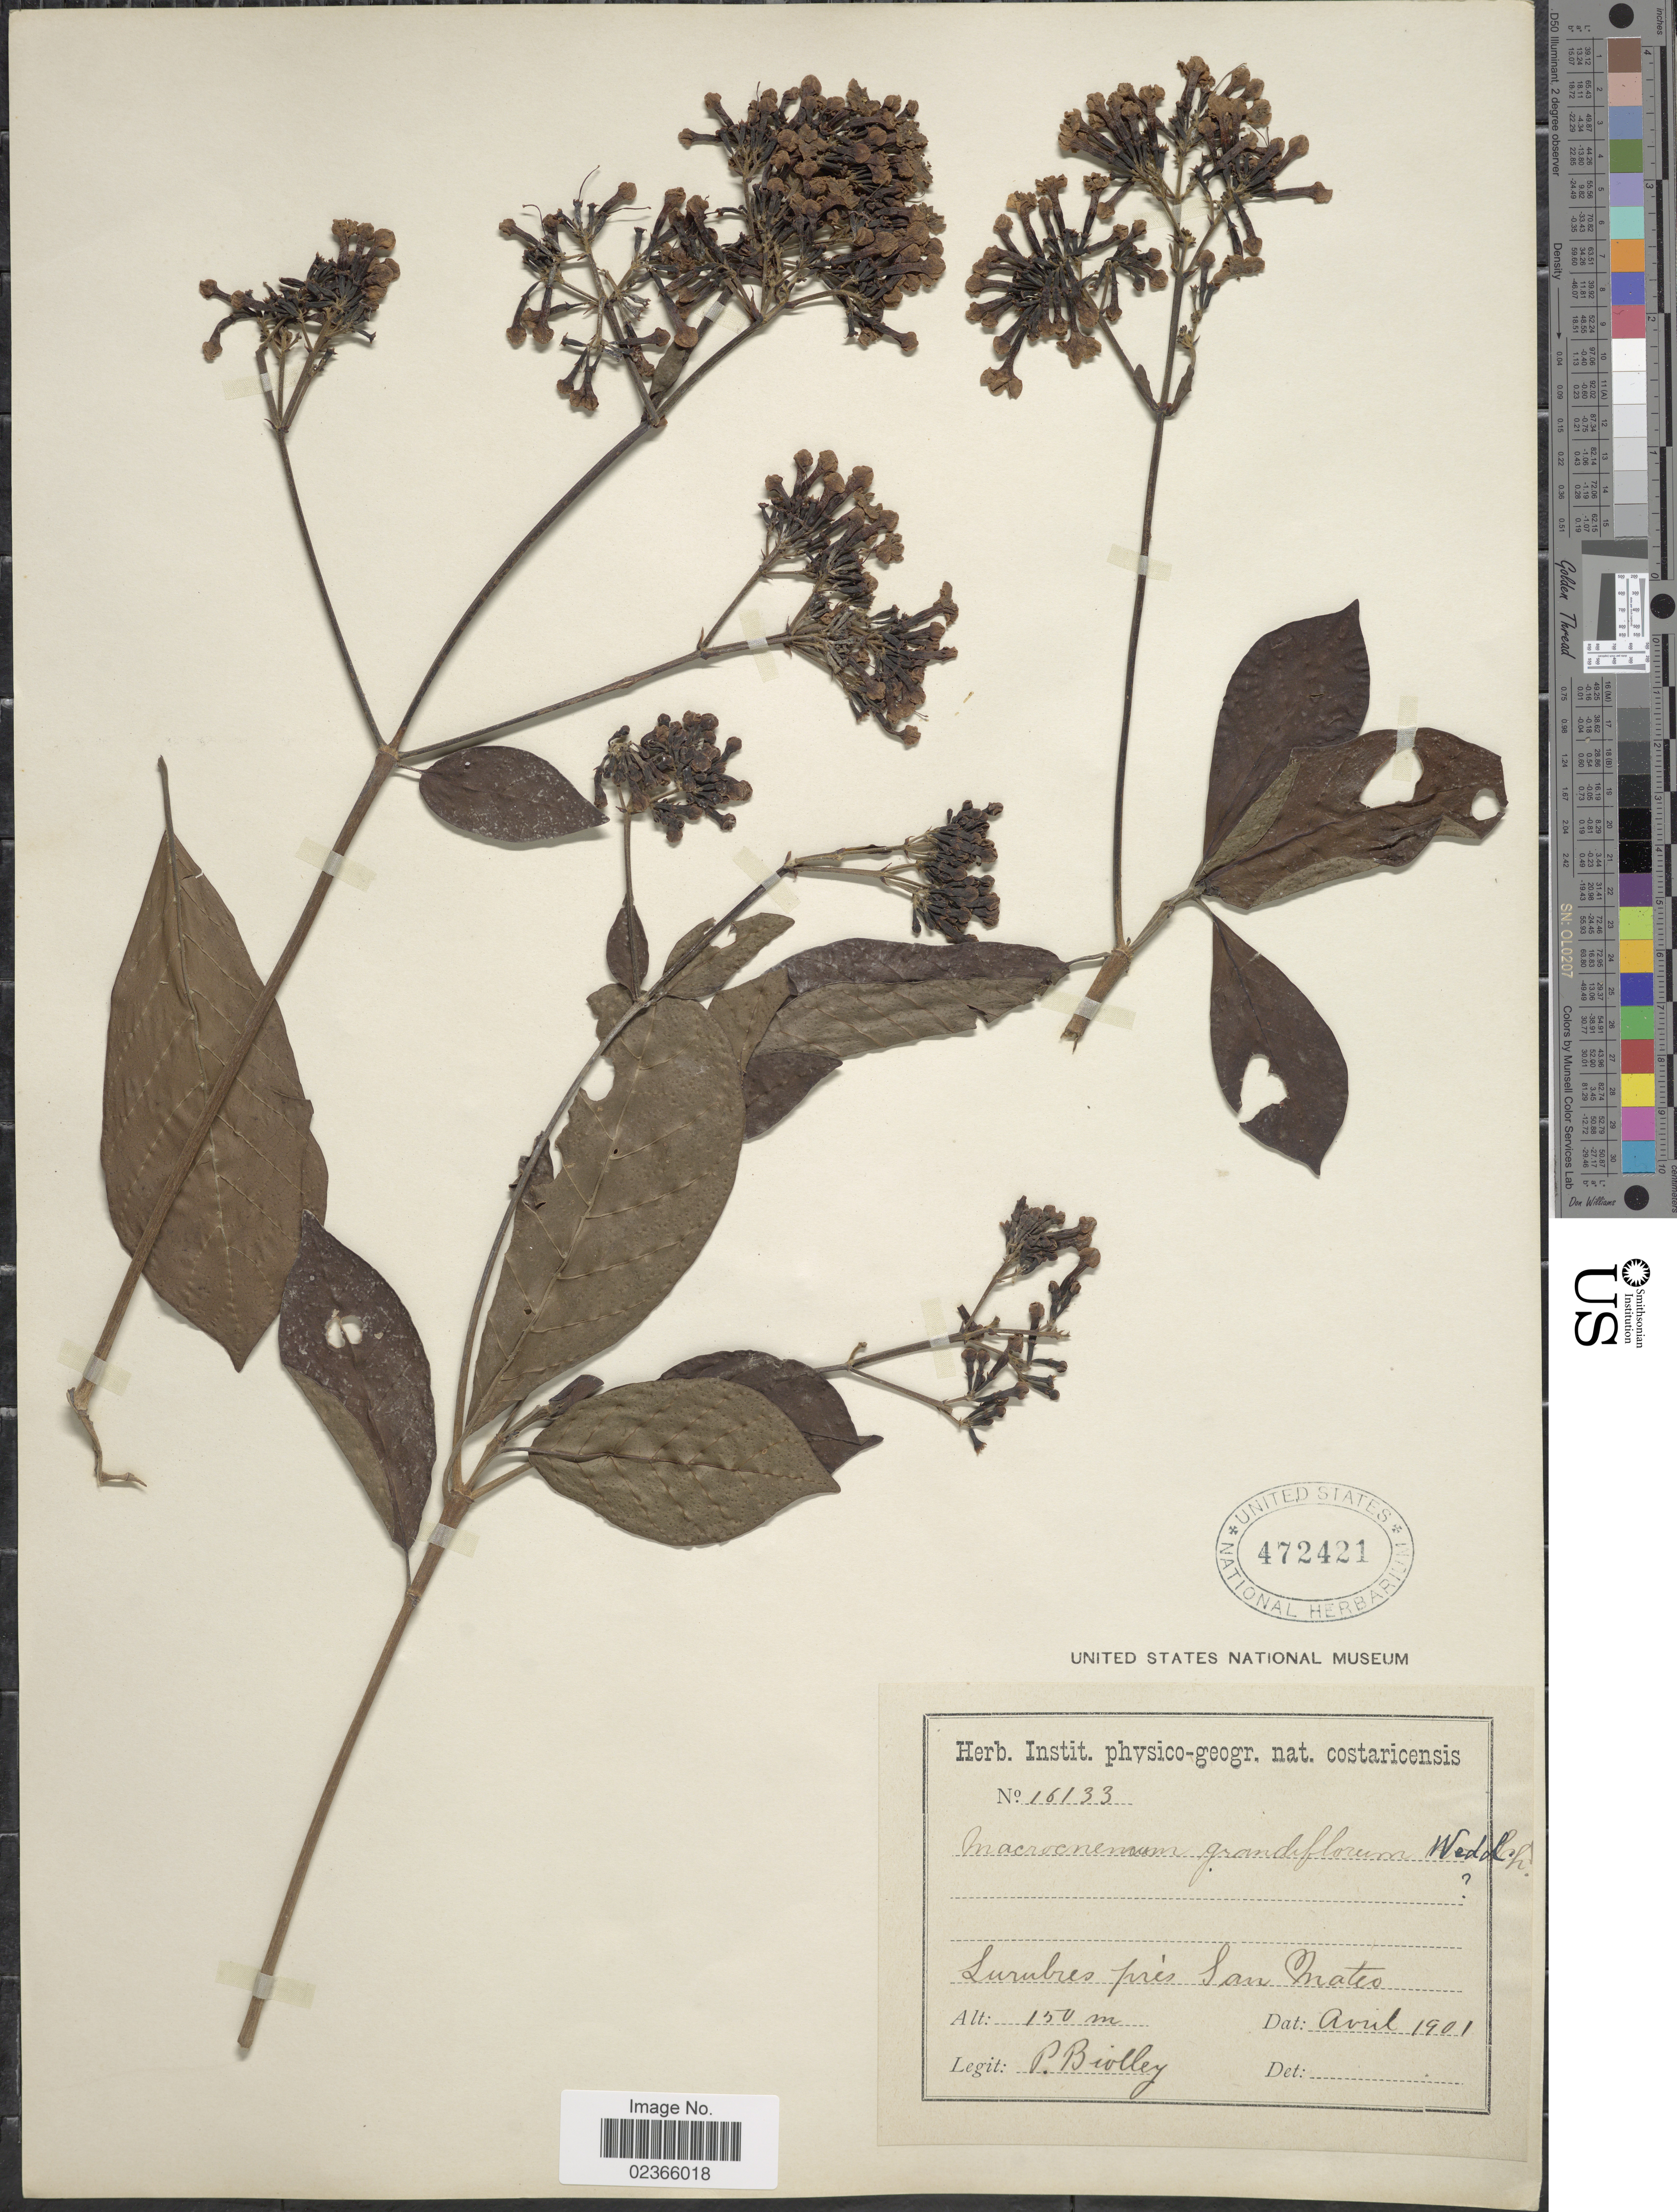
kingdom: Plantae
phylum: Tracheophyta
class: Magnoliopsida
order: Gentianales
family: Rubiaceae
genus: Macrocnemum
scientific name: Macrocnemum glabrescens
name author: (Benth.) Wedd.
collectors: P. Biolley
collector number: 16133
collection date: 1901-04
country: Costa Rica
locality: Surubres pres San Mateo.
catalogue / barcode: US 472421